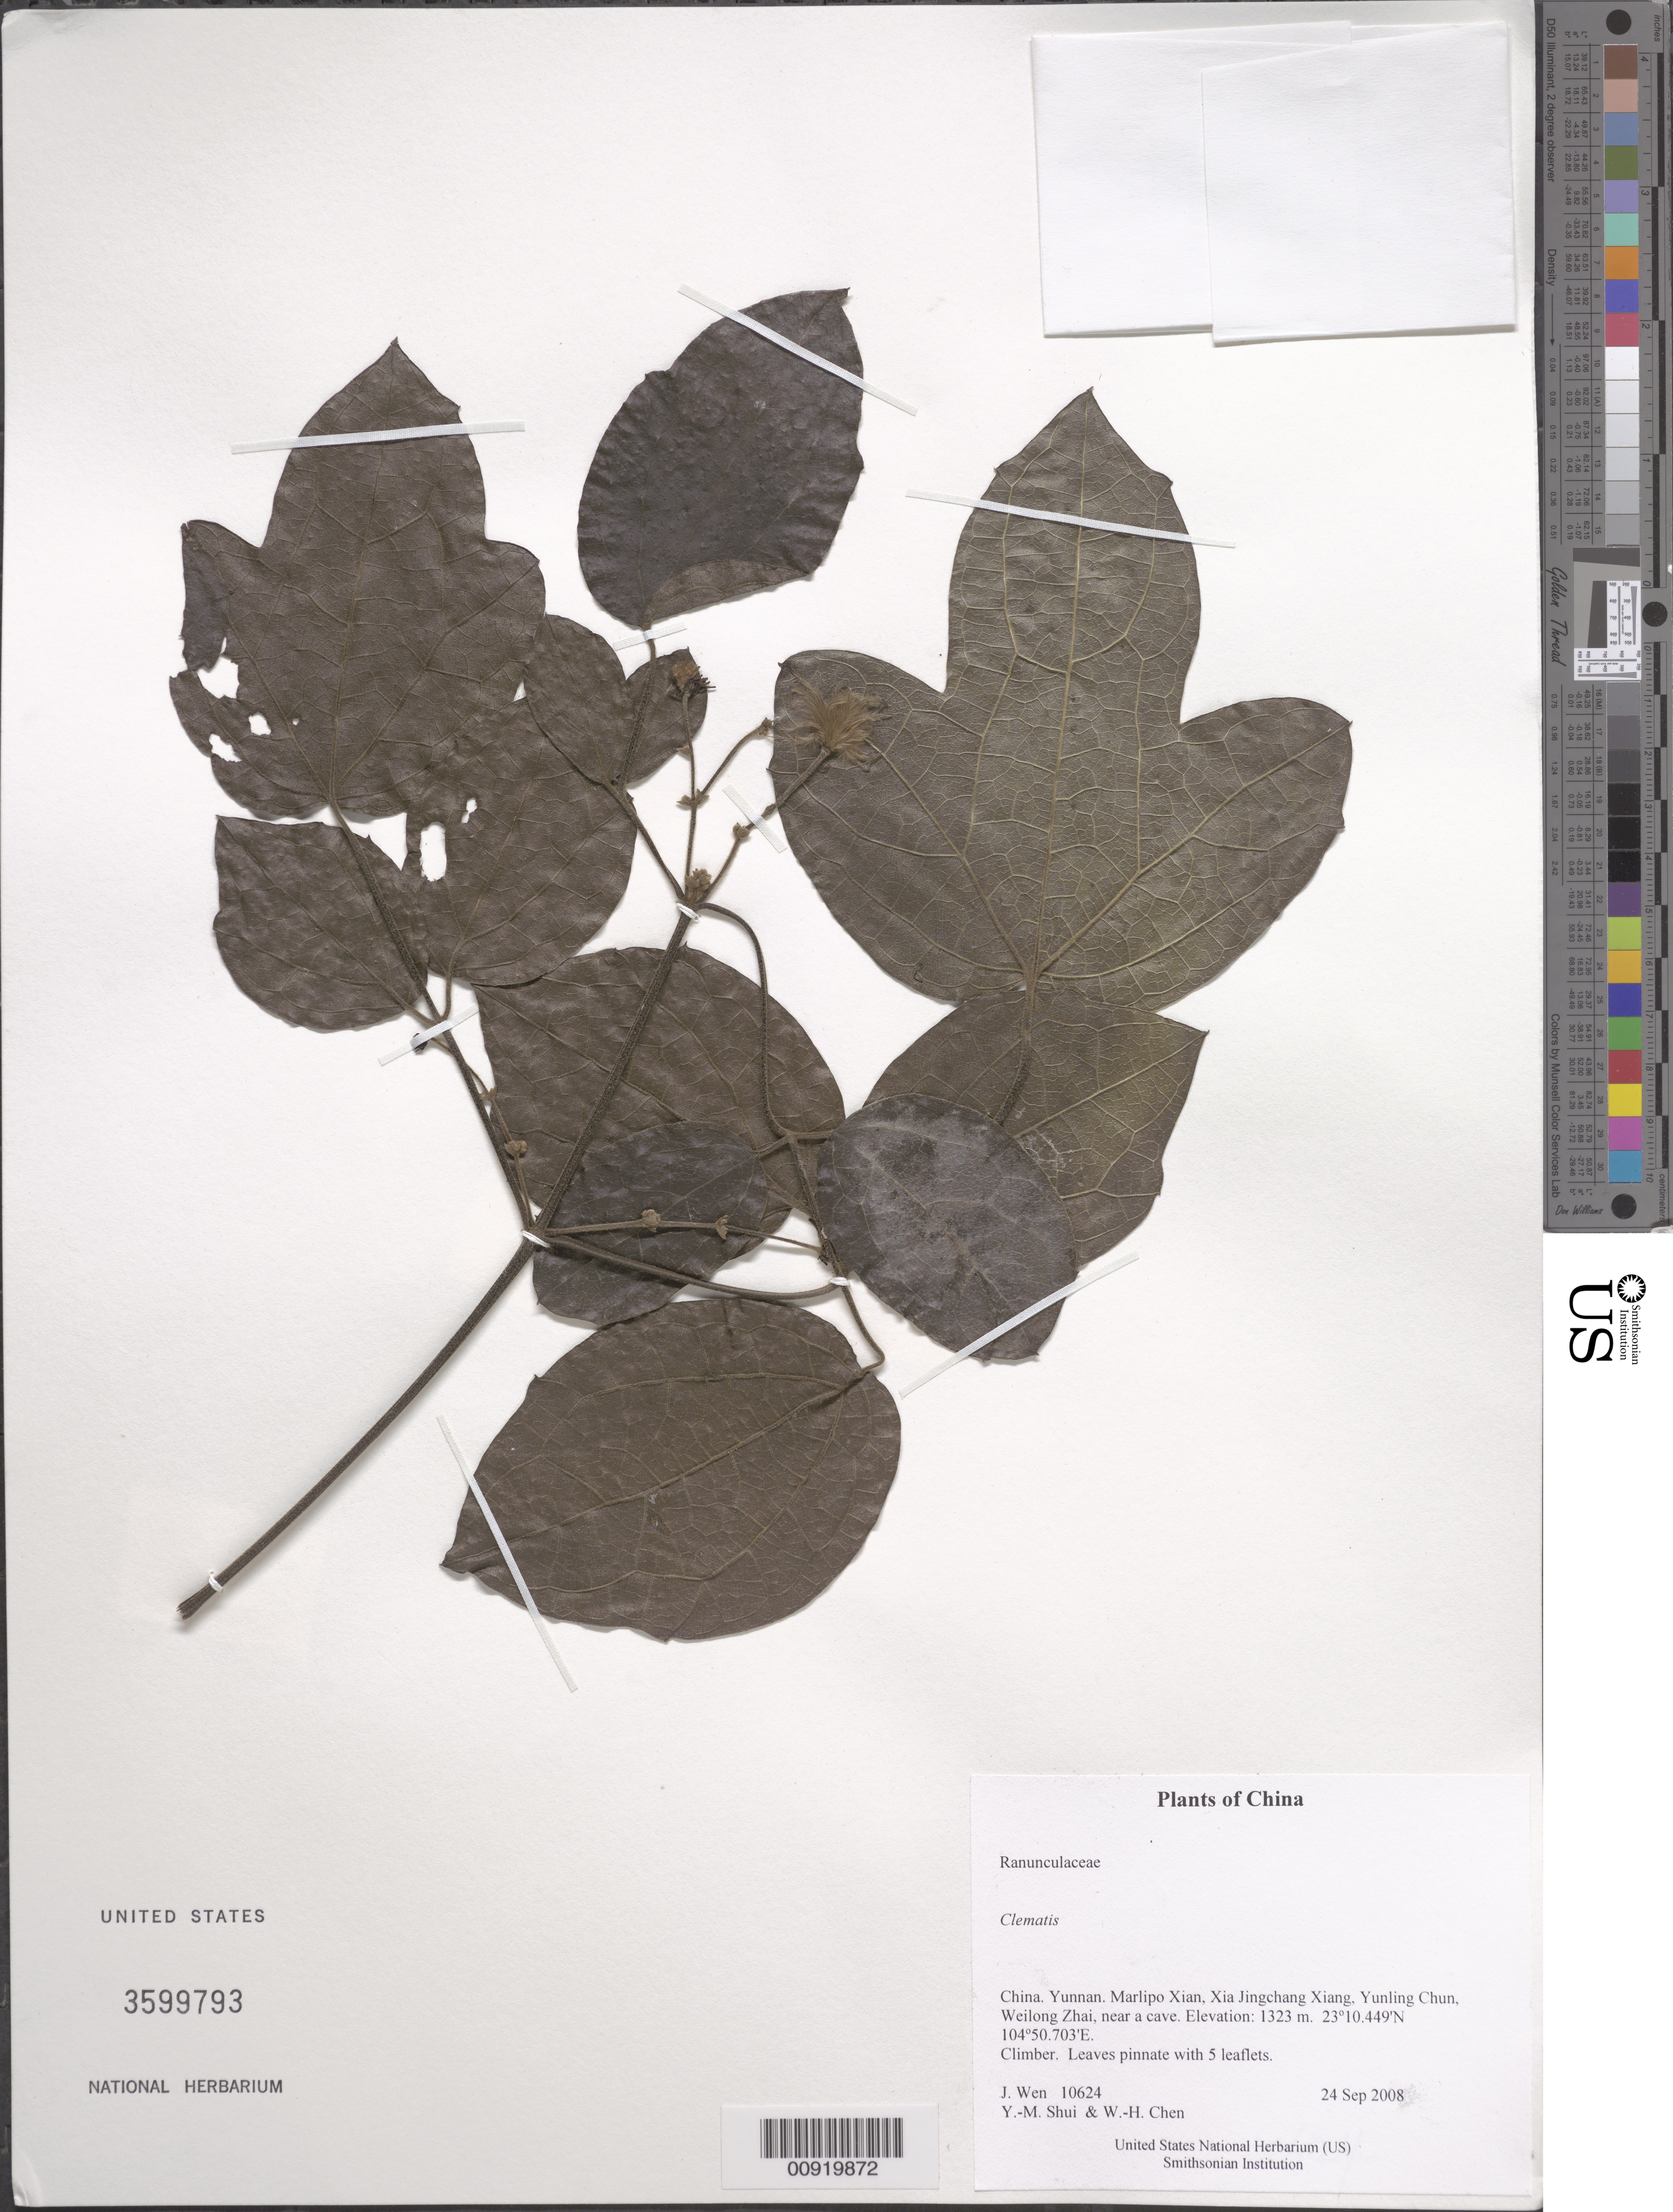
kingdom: Plantae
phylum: Tracheophyta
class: Magnoliopsida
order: Ranunculales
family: Ranunculaceae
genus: Clematis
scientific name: Clematis sp.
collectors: J. Wen, Y. Shui & W. Chen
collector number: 10624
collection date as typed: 24 Sep 2008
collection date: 2008-09-24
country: China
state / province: Yunnan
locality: Marlipo Xian, Xia Jingchang Xiang, Yunling Chun, Weilong Zhai, near a cave.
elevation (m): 1323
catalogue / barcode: US 3599793